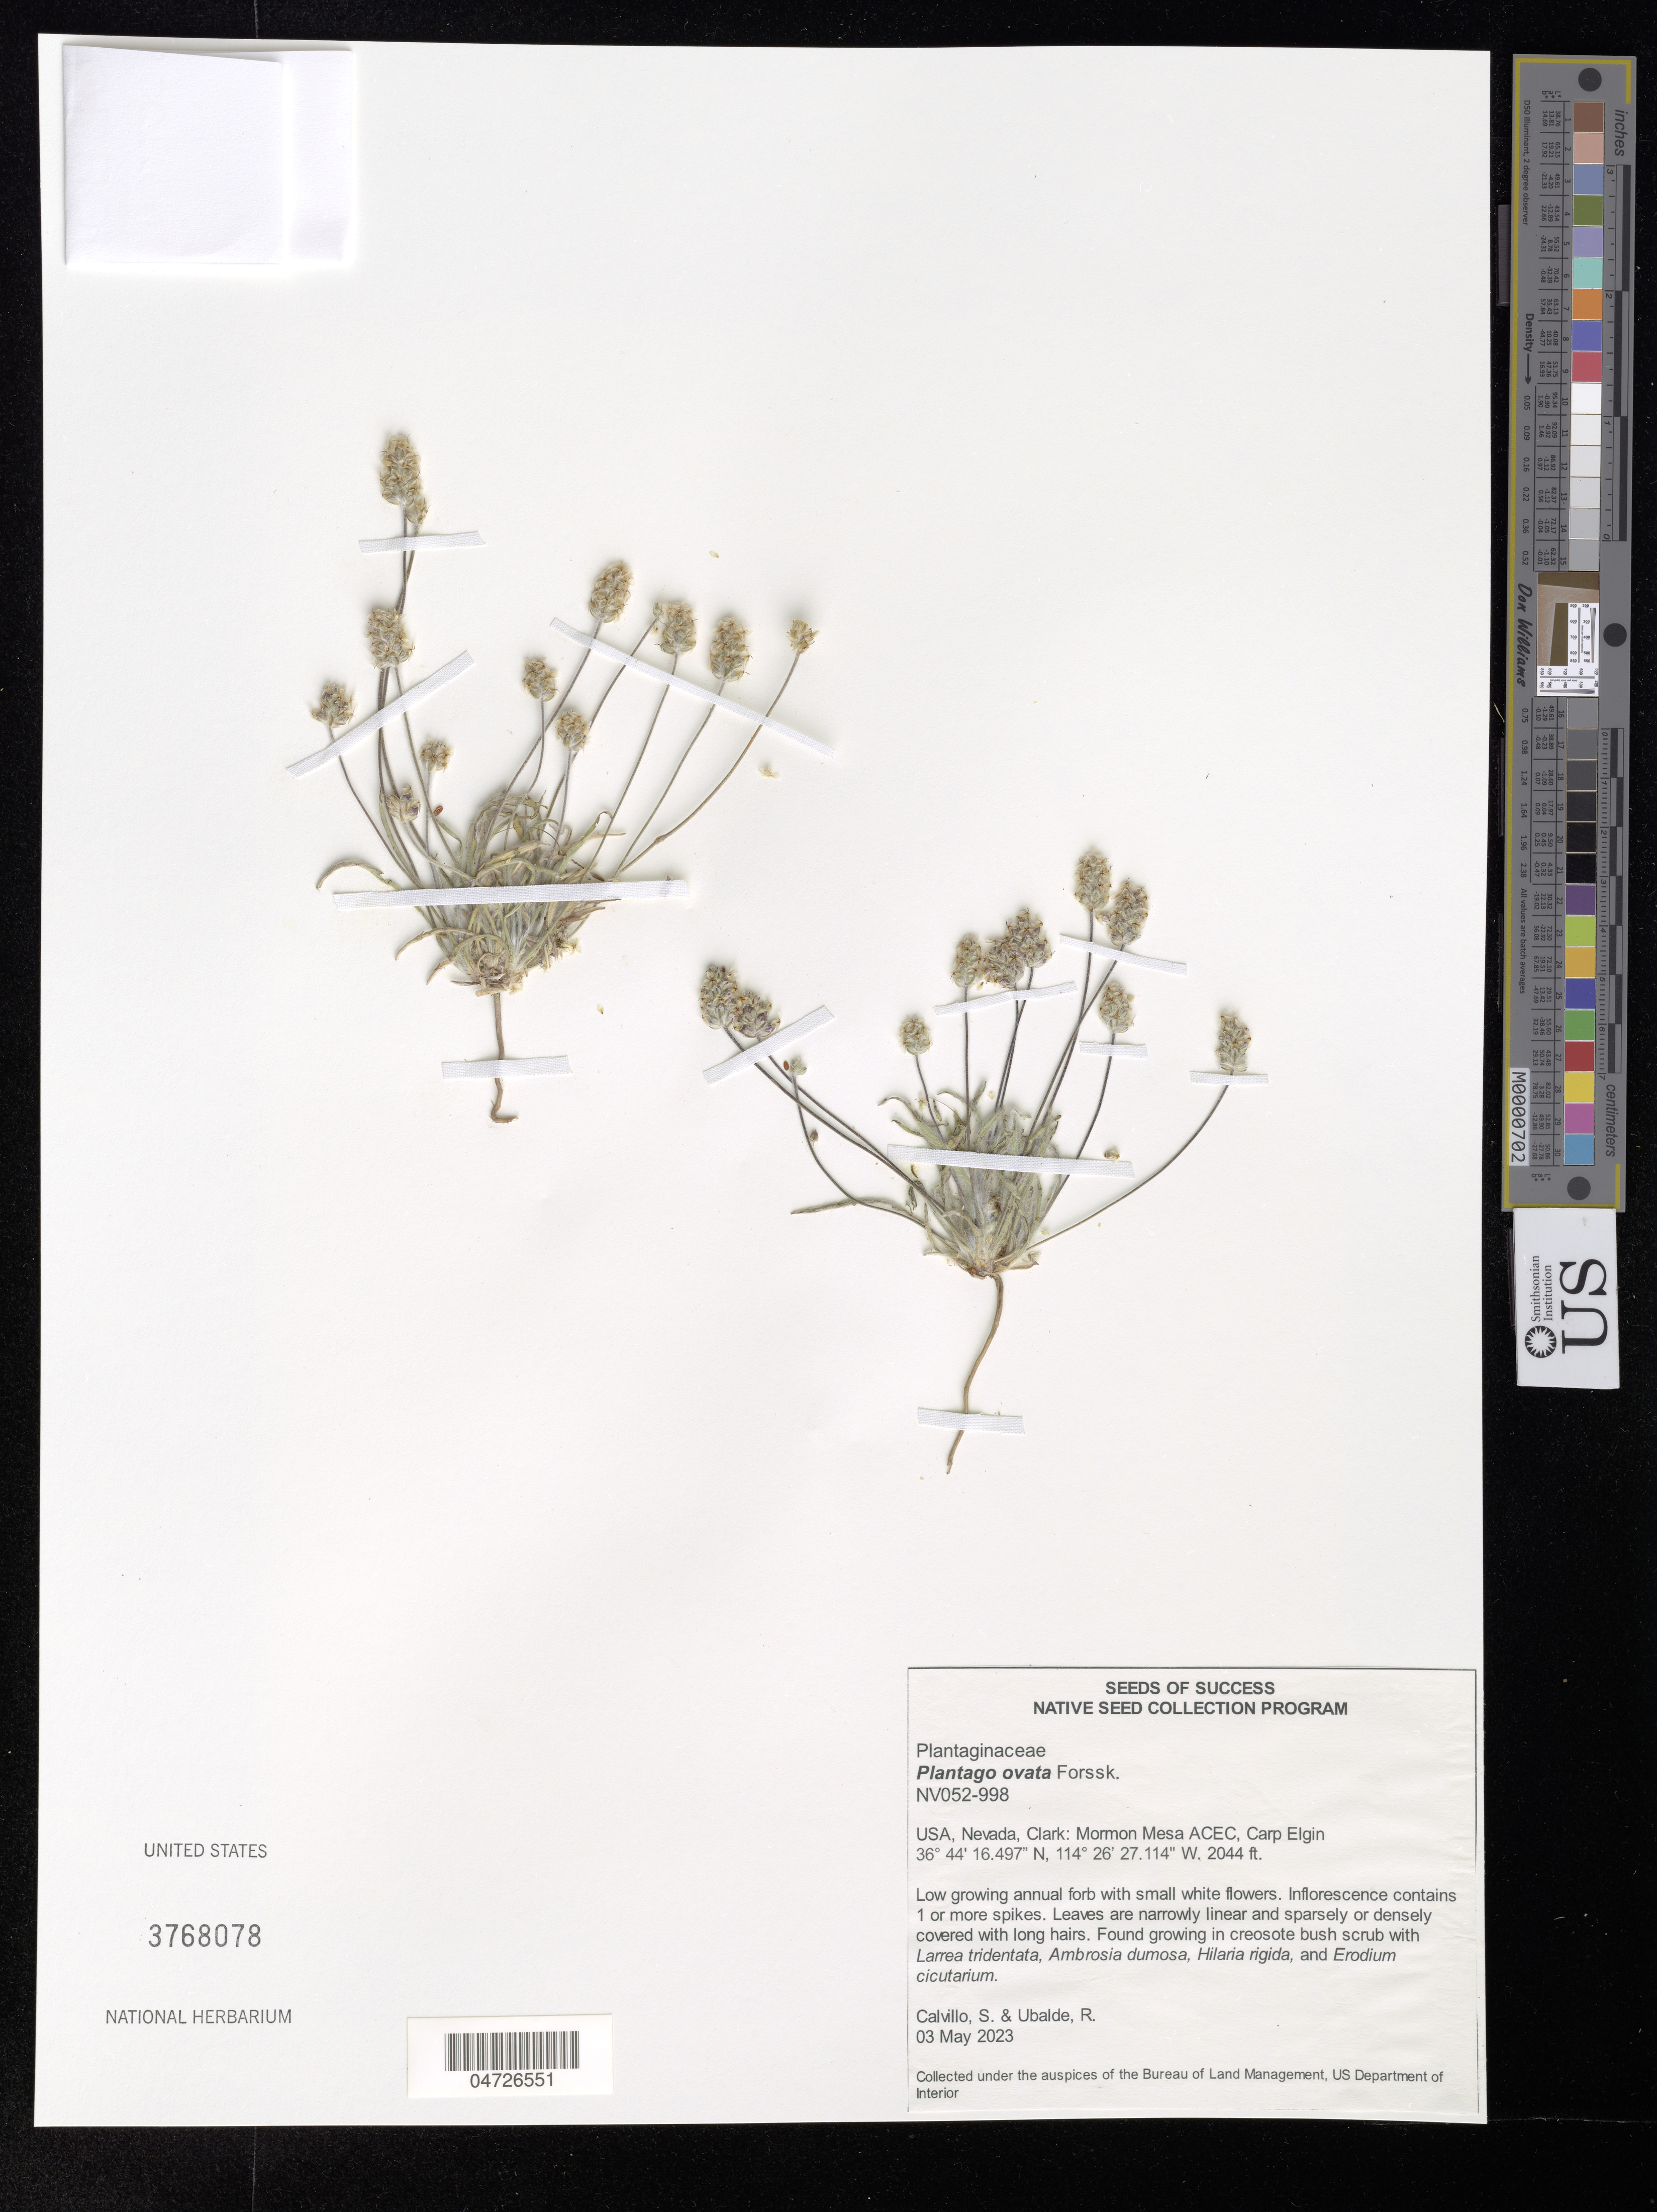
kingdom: Plantae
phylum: Tracheophyta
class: Magnoliopsida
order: Lamiales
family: Plantaginaceae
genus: Plantago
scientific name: Plantago ovata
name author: Forssk.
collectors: S. Calvillo & R. Ubalde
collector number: NV052-998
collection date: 2023-05-03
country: United States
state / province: Nevada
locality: Clark: Mormon Mesa ACEC, Carp Elgin.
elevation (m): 623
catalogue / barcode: US 3768078